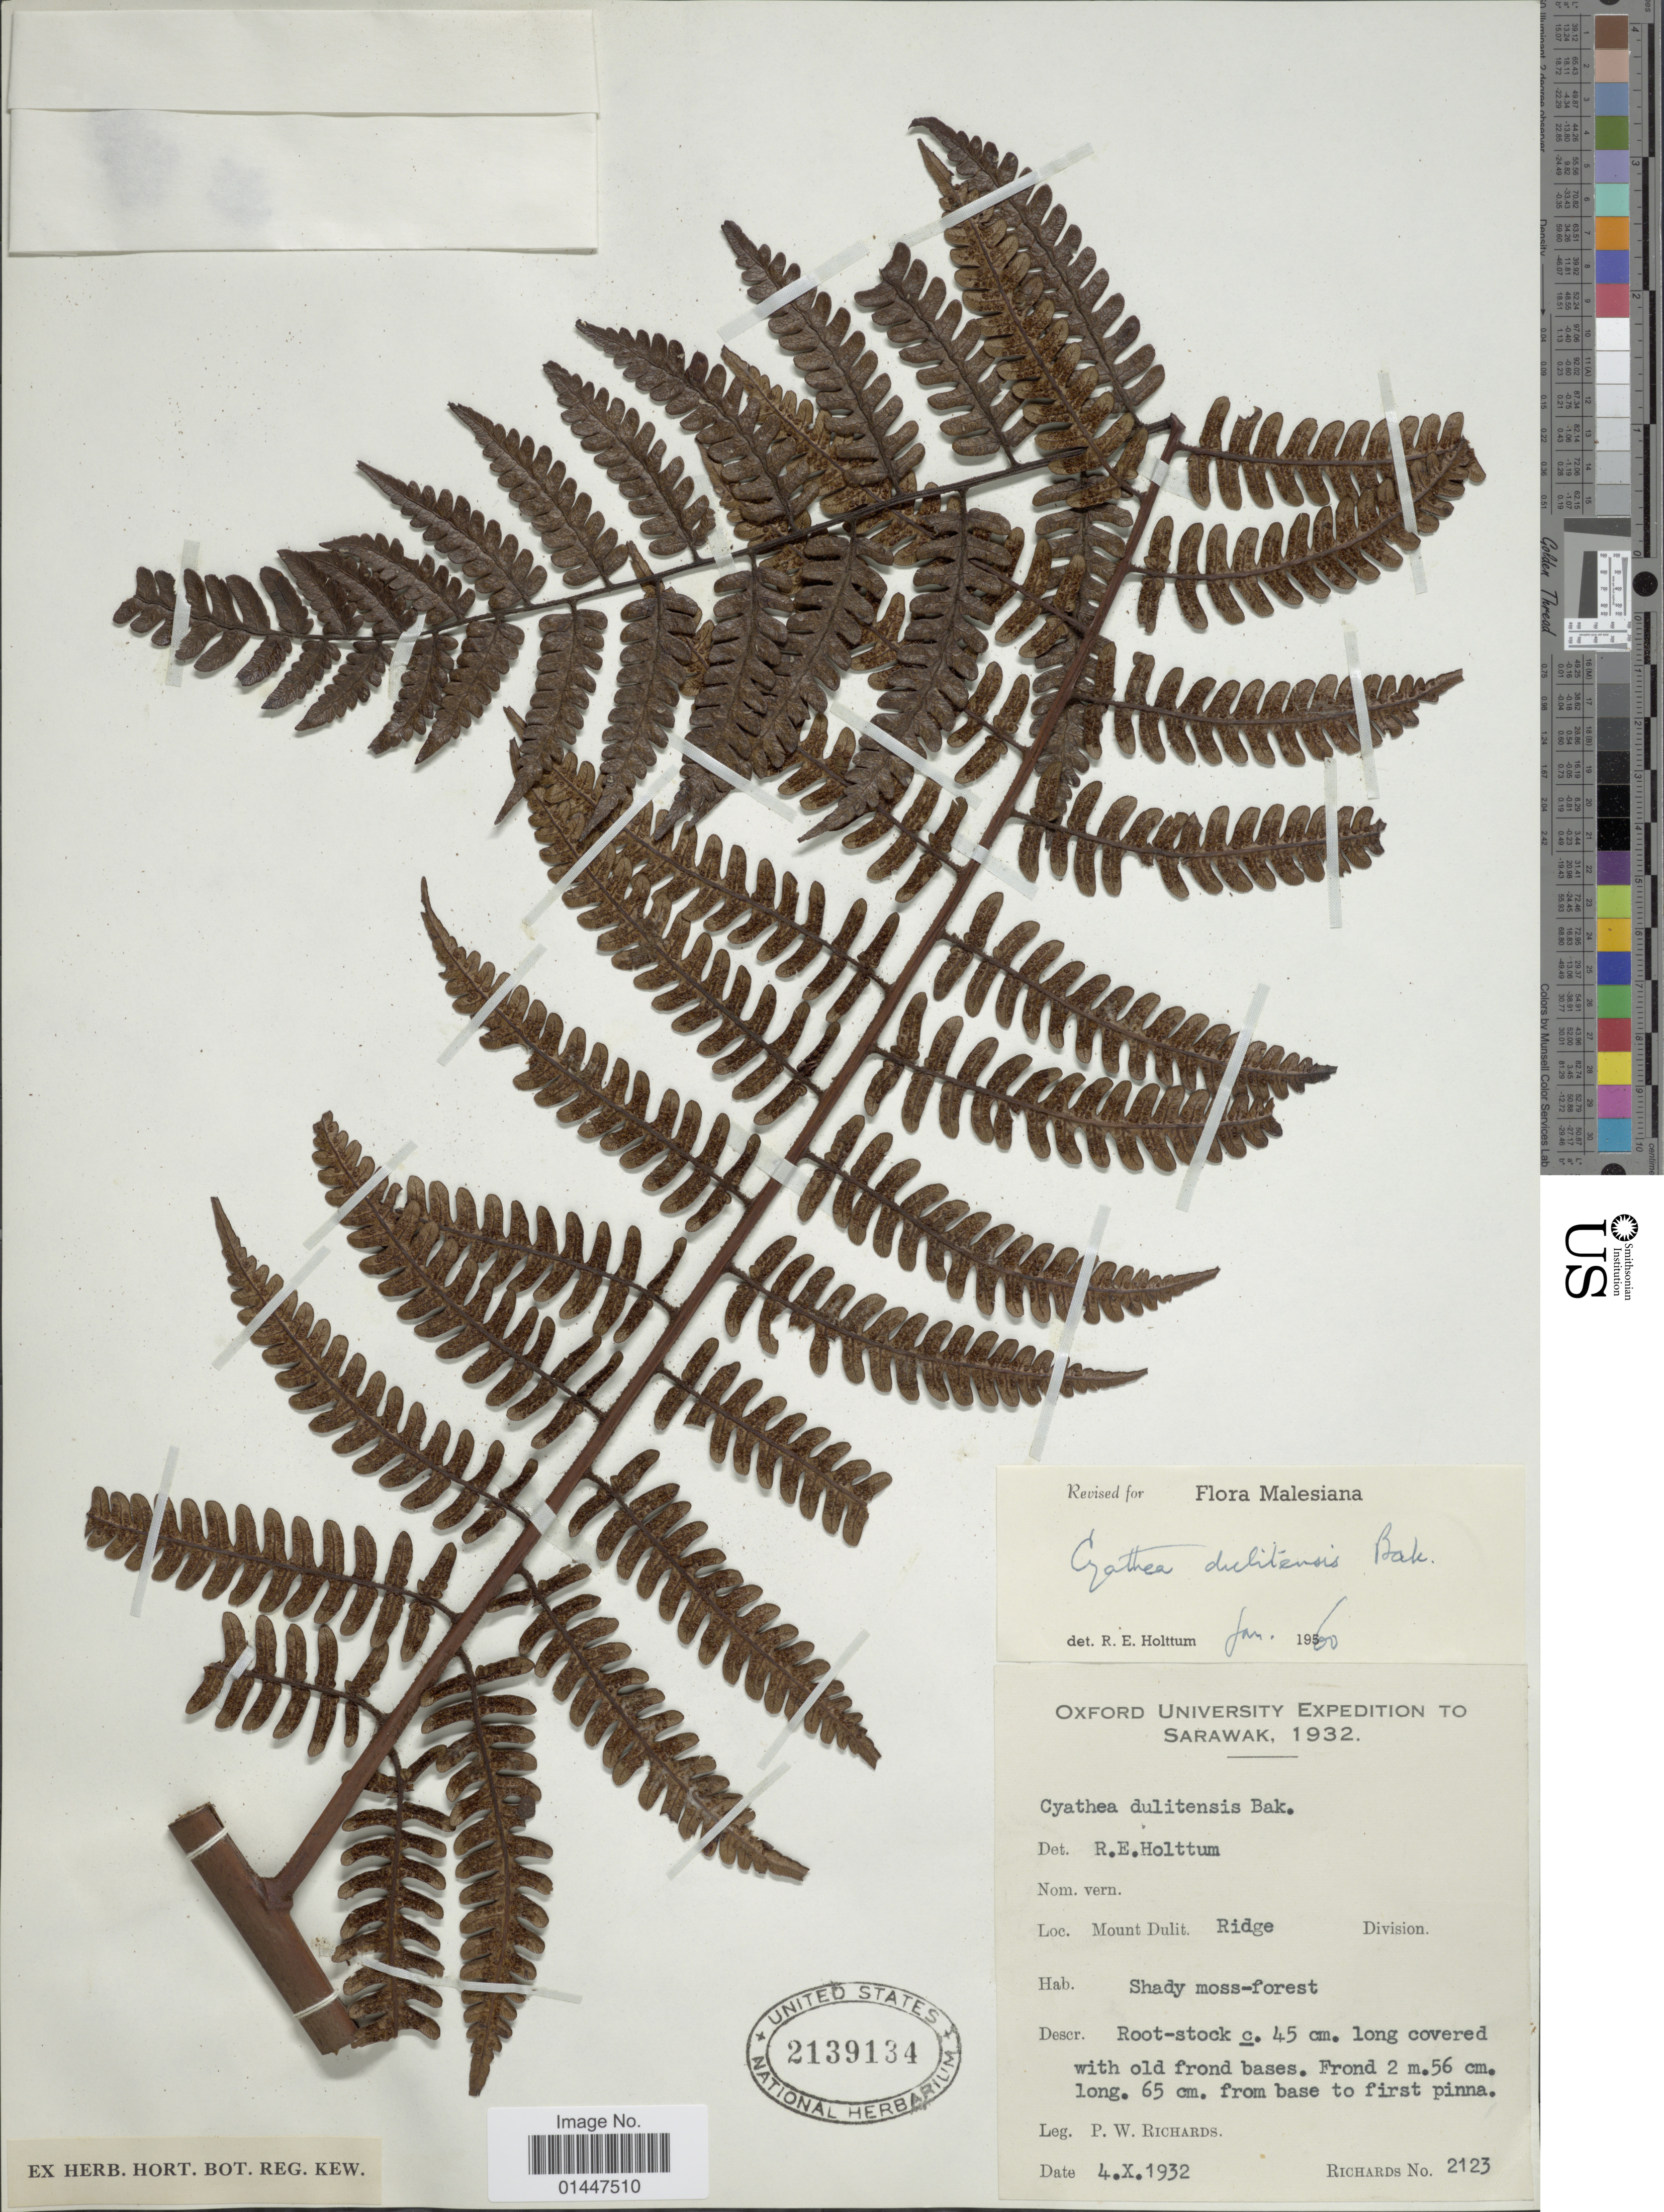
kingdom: Plantae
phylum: Tracheophyta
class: Polypodiopsida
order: Cyatheales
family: Cyatheaceae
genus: Sphaeropteris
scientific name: Sphaeropteris assimilis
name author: (Hook.) R.M. Tryon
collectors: P. Richards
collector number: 2123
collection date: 1932-10-04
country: Malaysia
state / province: Sarawak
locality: Malesiana. Mount Dulit. Ridge. Shady moss-forest.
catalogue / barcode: US 2139134